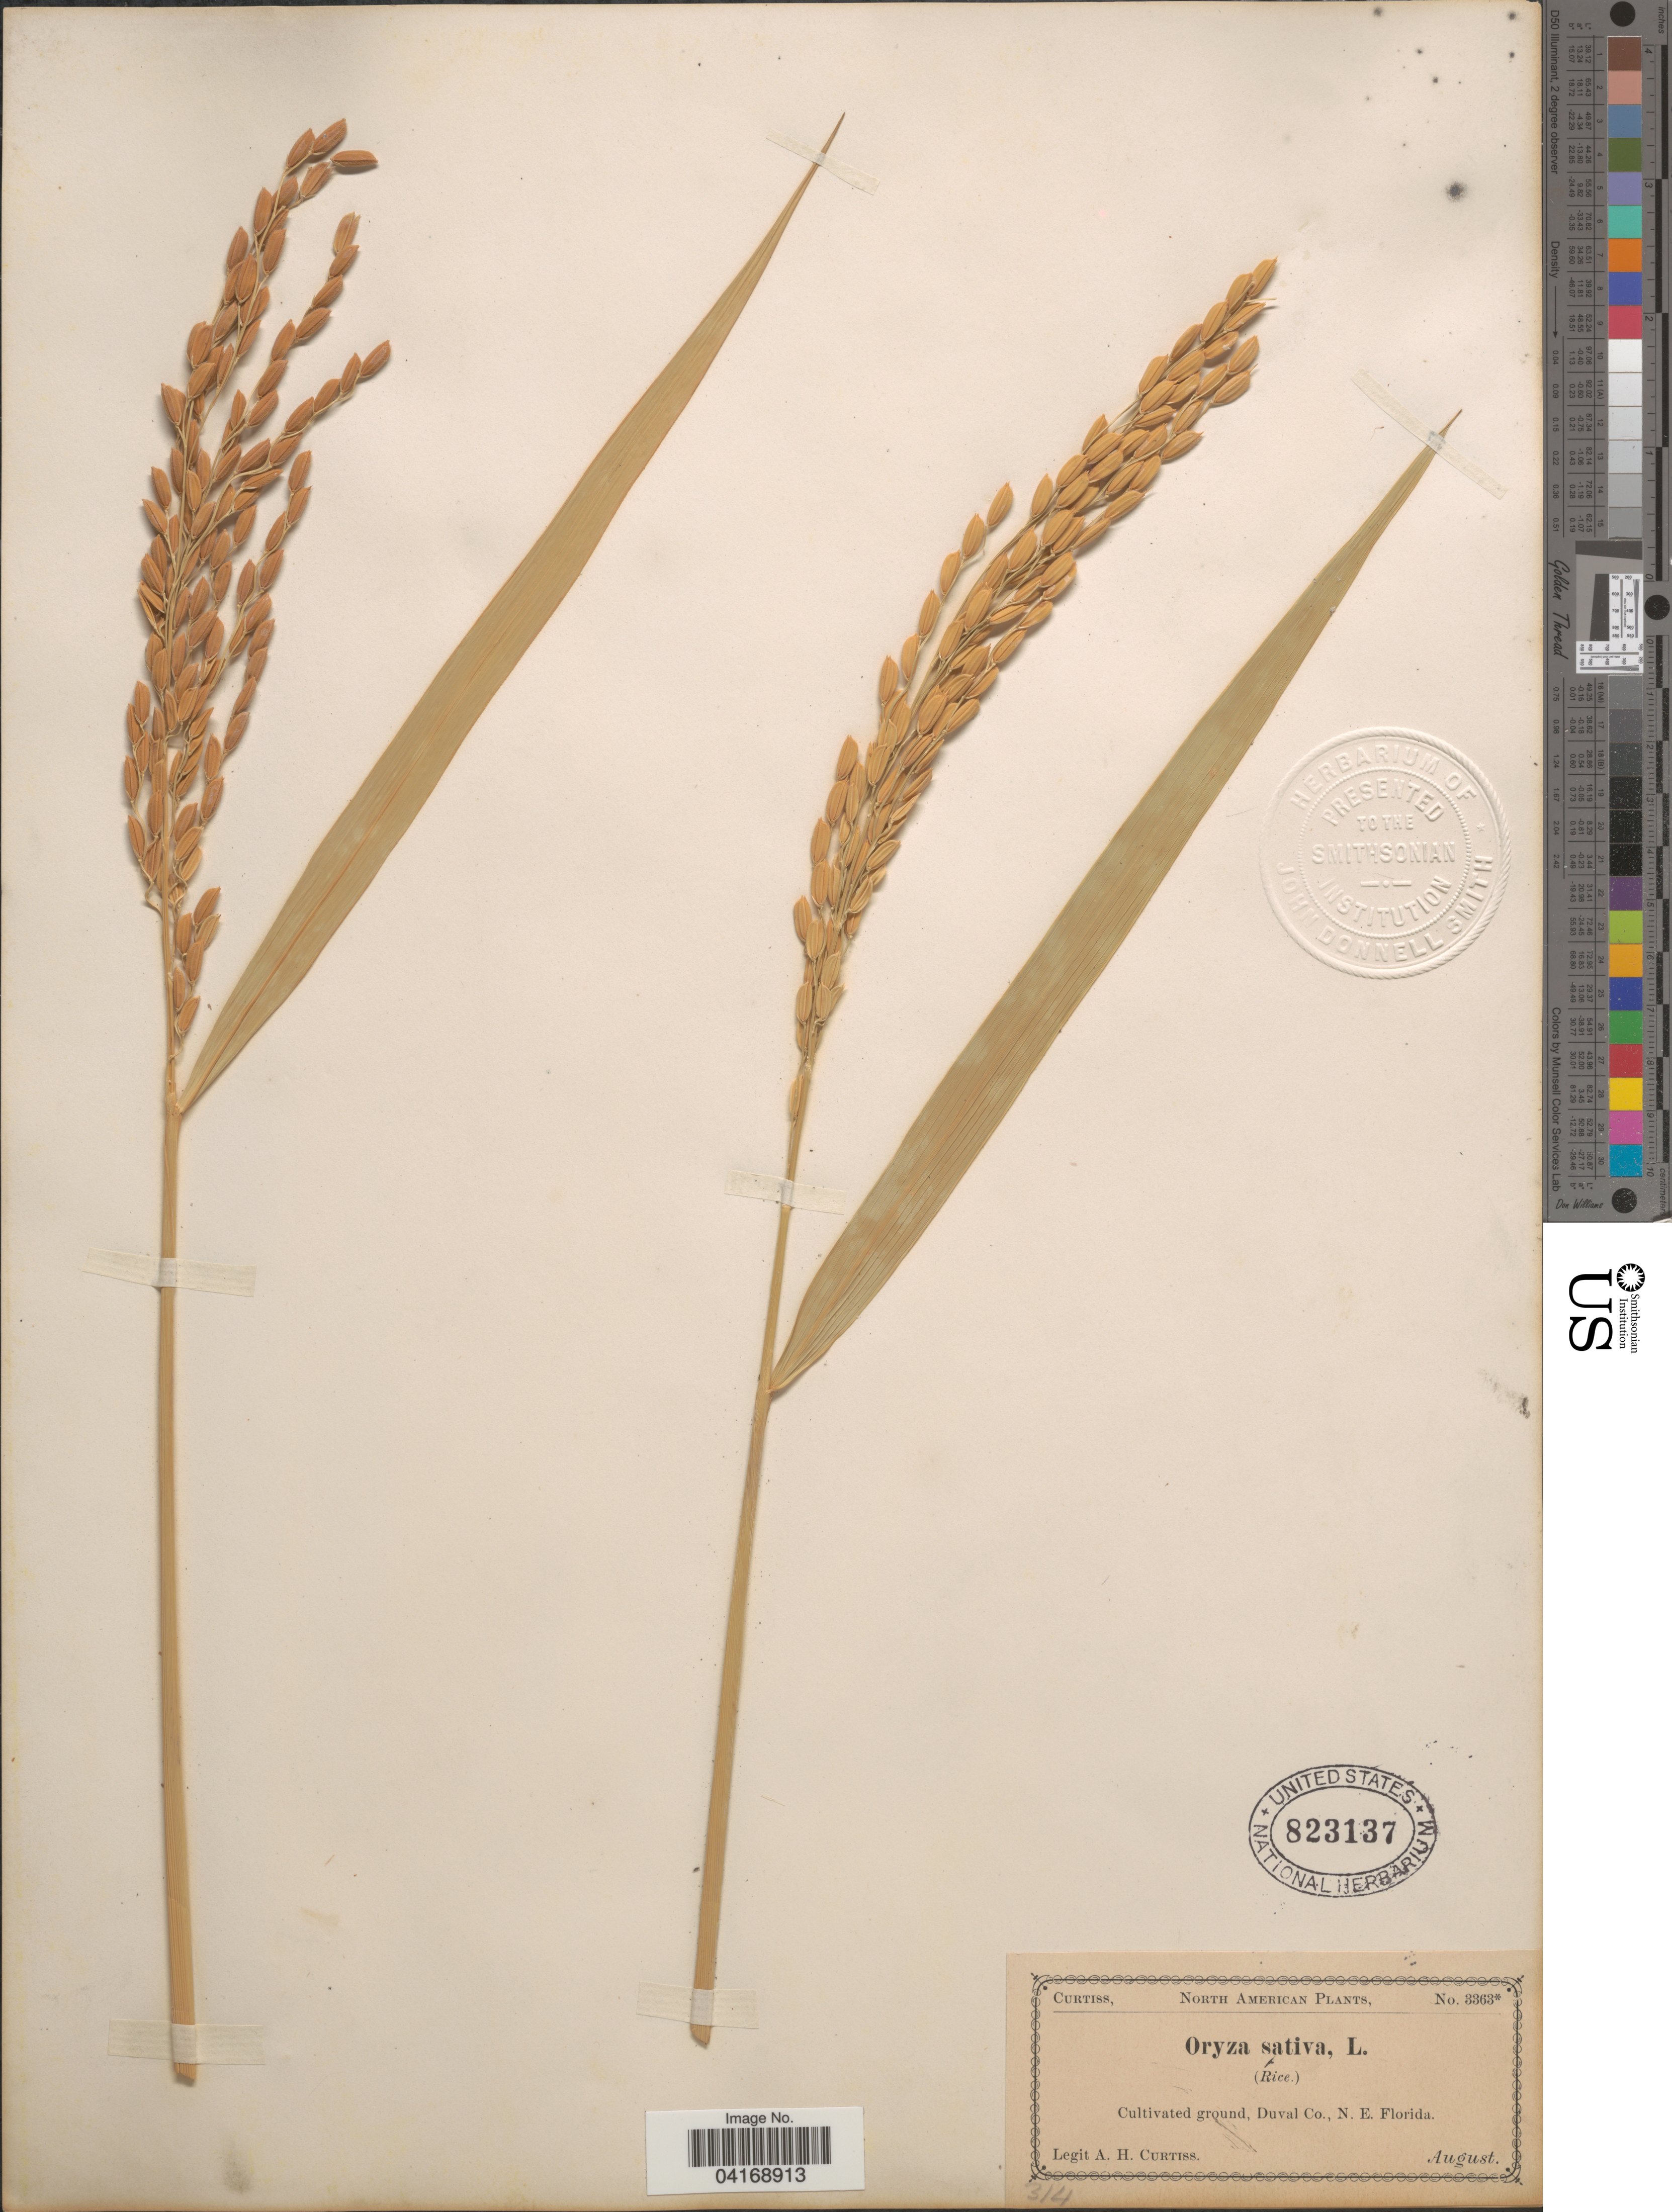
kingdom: Plantae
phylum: Tracheophyta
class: Liliopsida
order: Poales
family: Poaceae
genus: Oryza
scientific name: Oryza sativa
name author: L.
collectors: A. H. Curtiss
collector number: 3363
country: United States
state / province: Florida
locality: Duval Co., N. E. Florida.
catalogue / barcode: US 823137